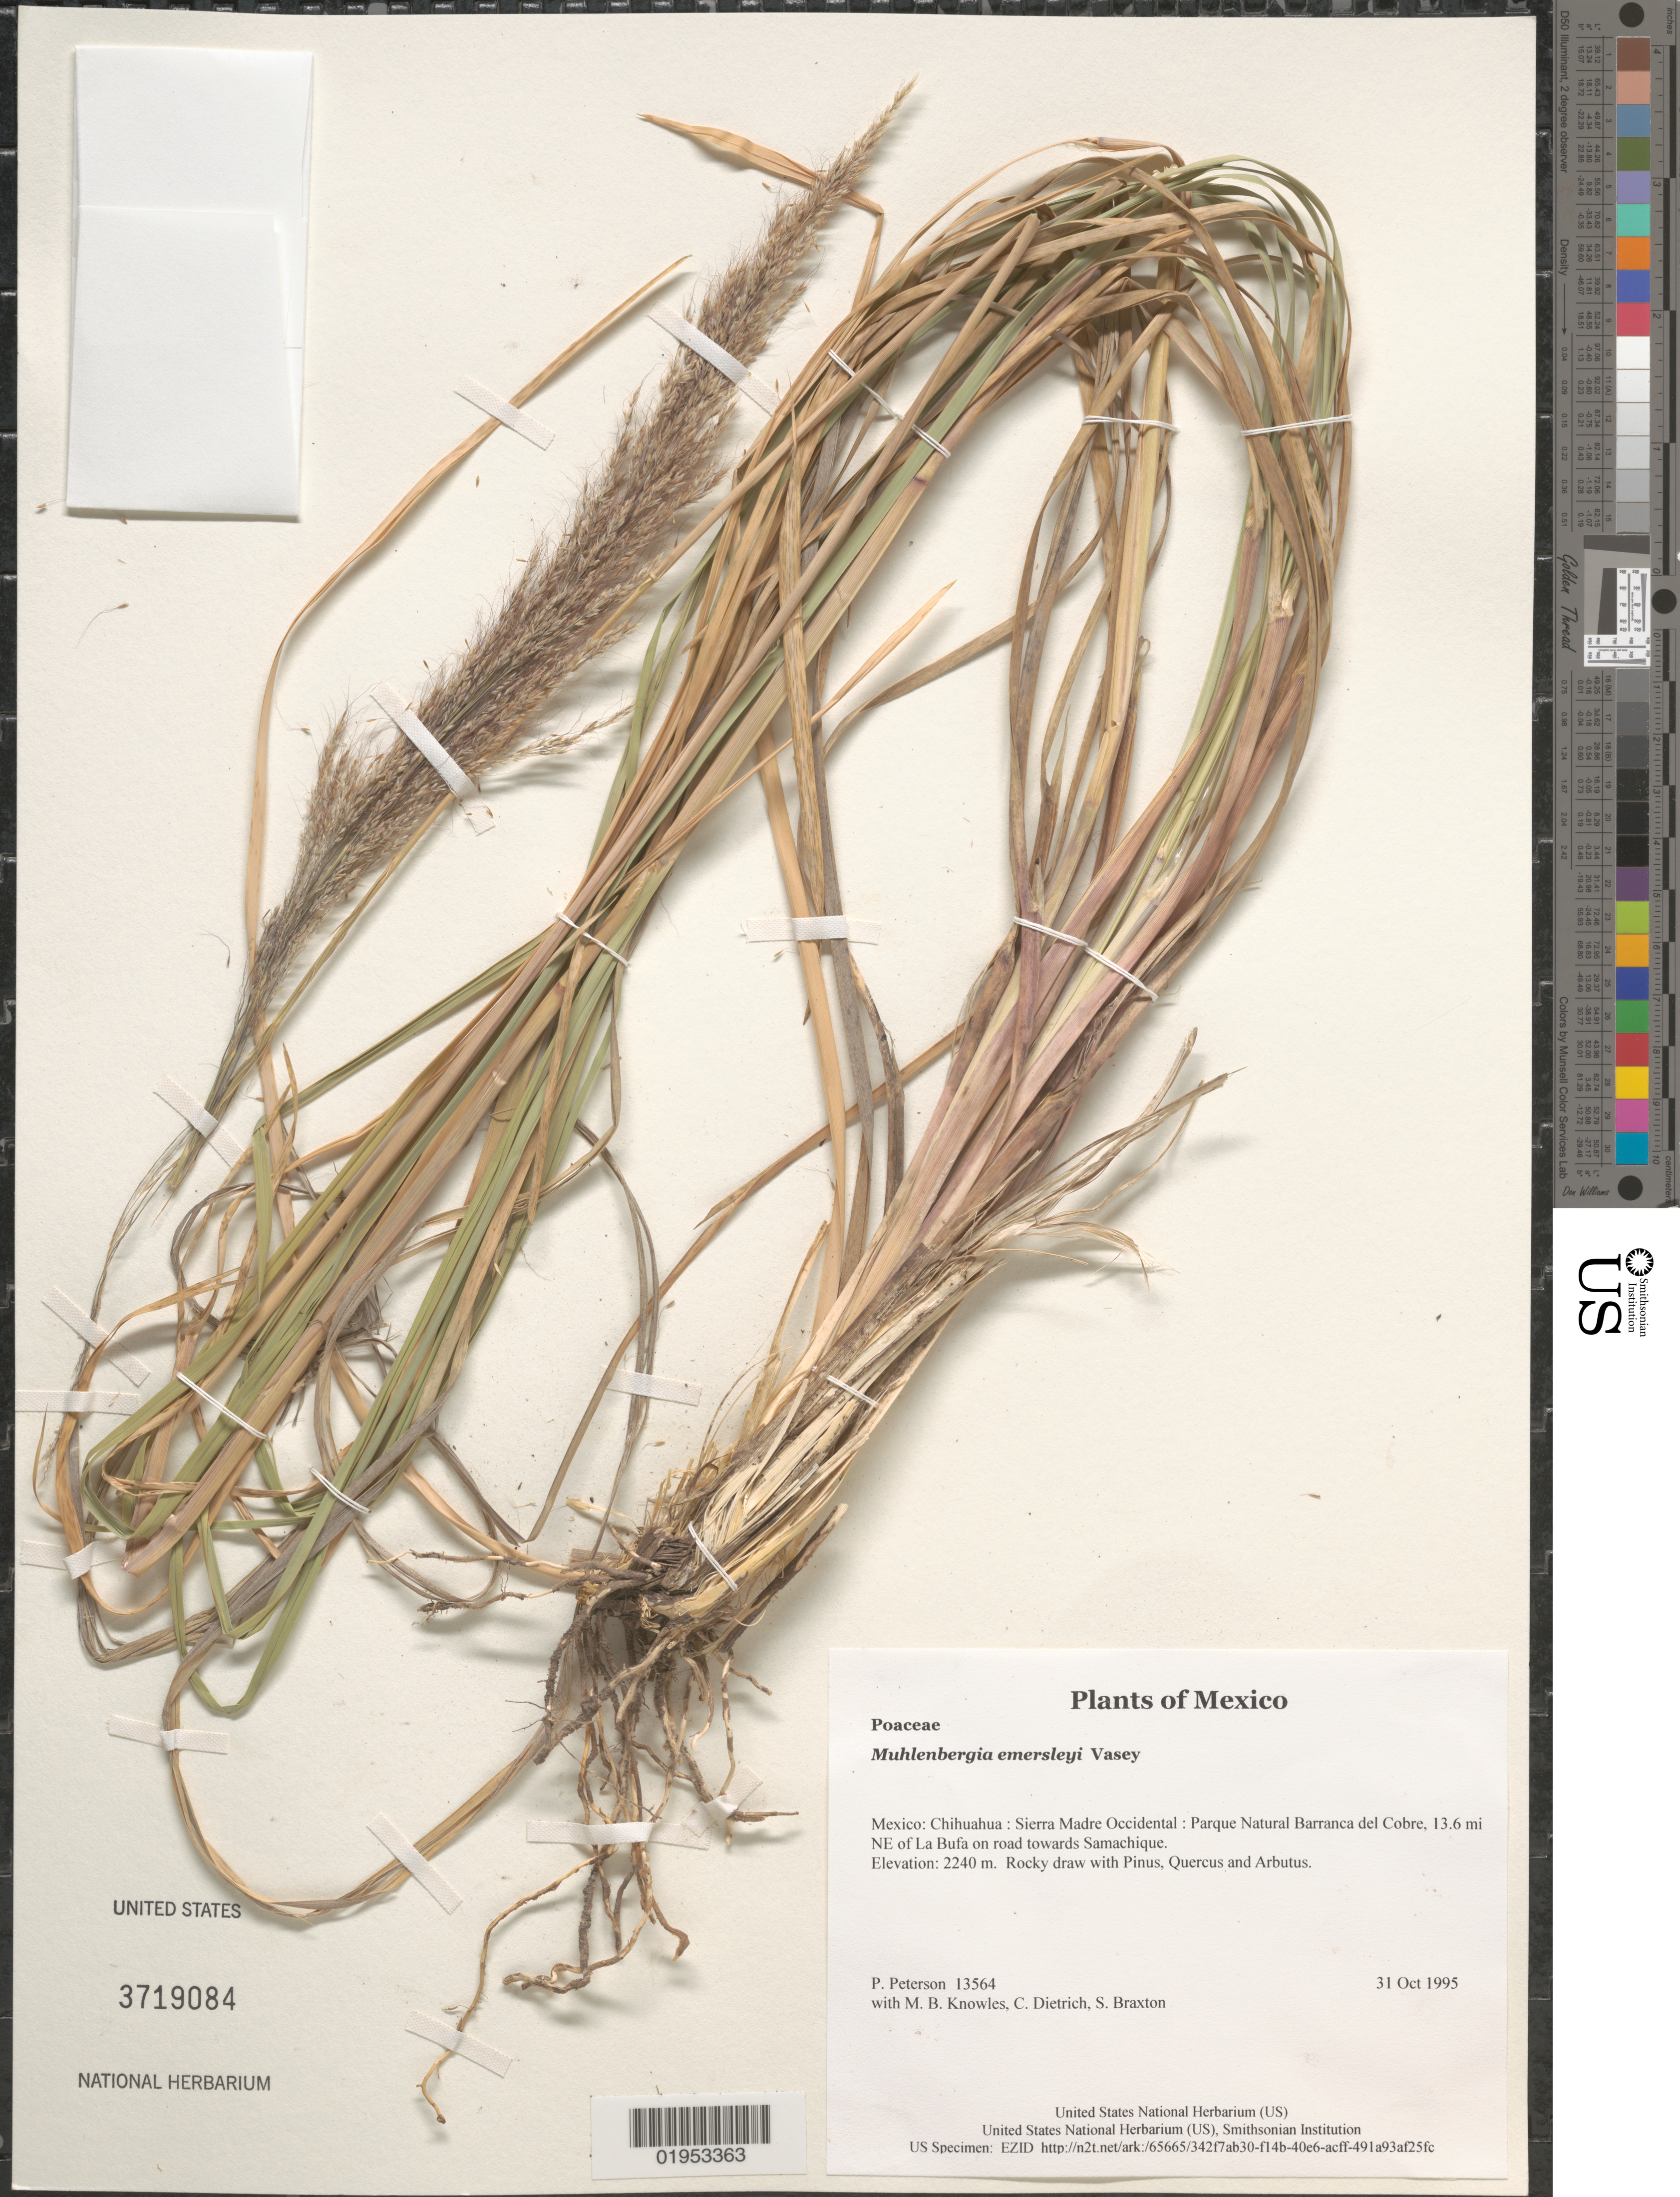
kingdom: Plantae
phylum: Tracheophyta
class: Liliopsida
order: Poales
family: Poaceae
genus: Muhlenbergia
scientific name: Muhlenbergia emersleyi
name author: Vasey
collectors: P. M. Peterson, M. B. Knowles, C. Dietrich & S. Braxton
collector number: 13564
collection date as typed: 31 Oct 1995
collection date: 1995-10-31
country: Mexico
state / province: Chihuahua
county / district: Sierra Madre Occidental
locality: Parque Natural Barranca del Cobre, 13.6 mi NE of La Bufa on road towards Samachique.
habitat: Rocky draw with Pinus, Quercus and Arbutus.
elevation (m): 2240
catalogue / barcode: US 3719084